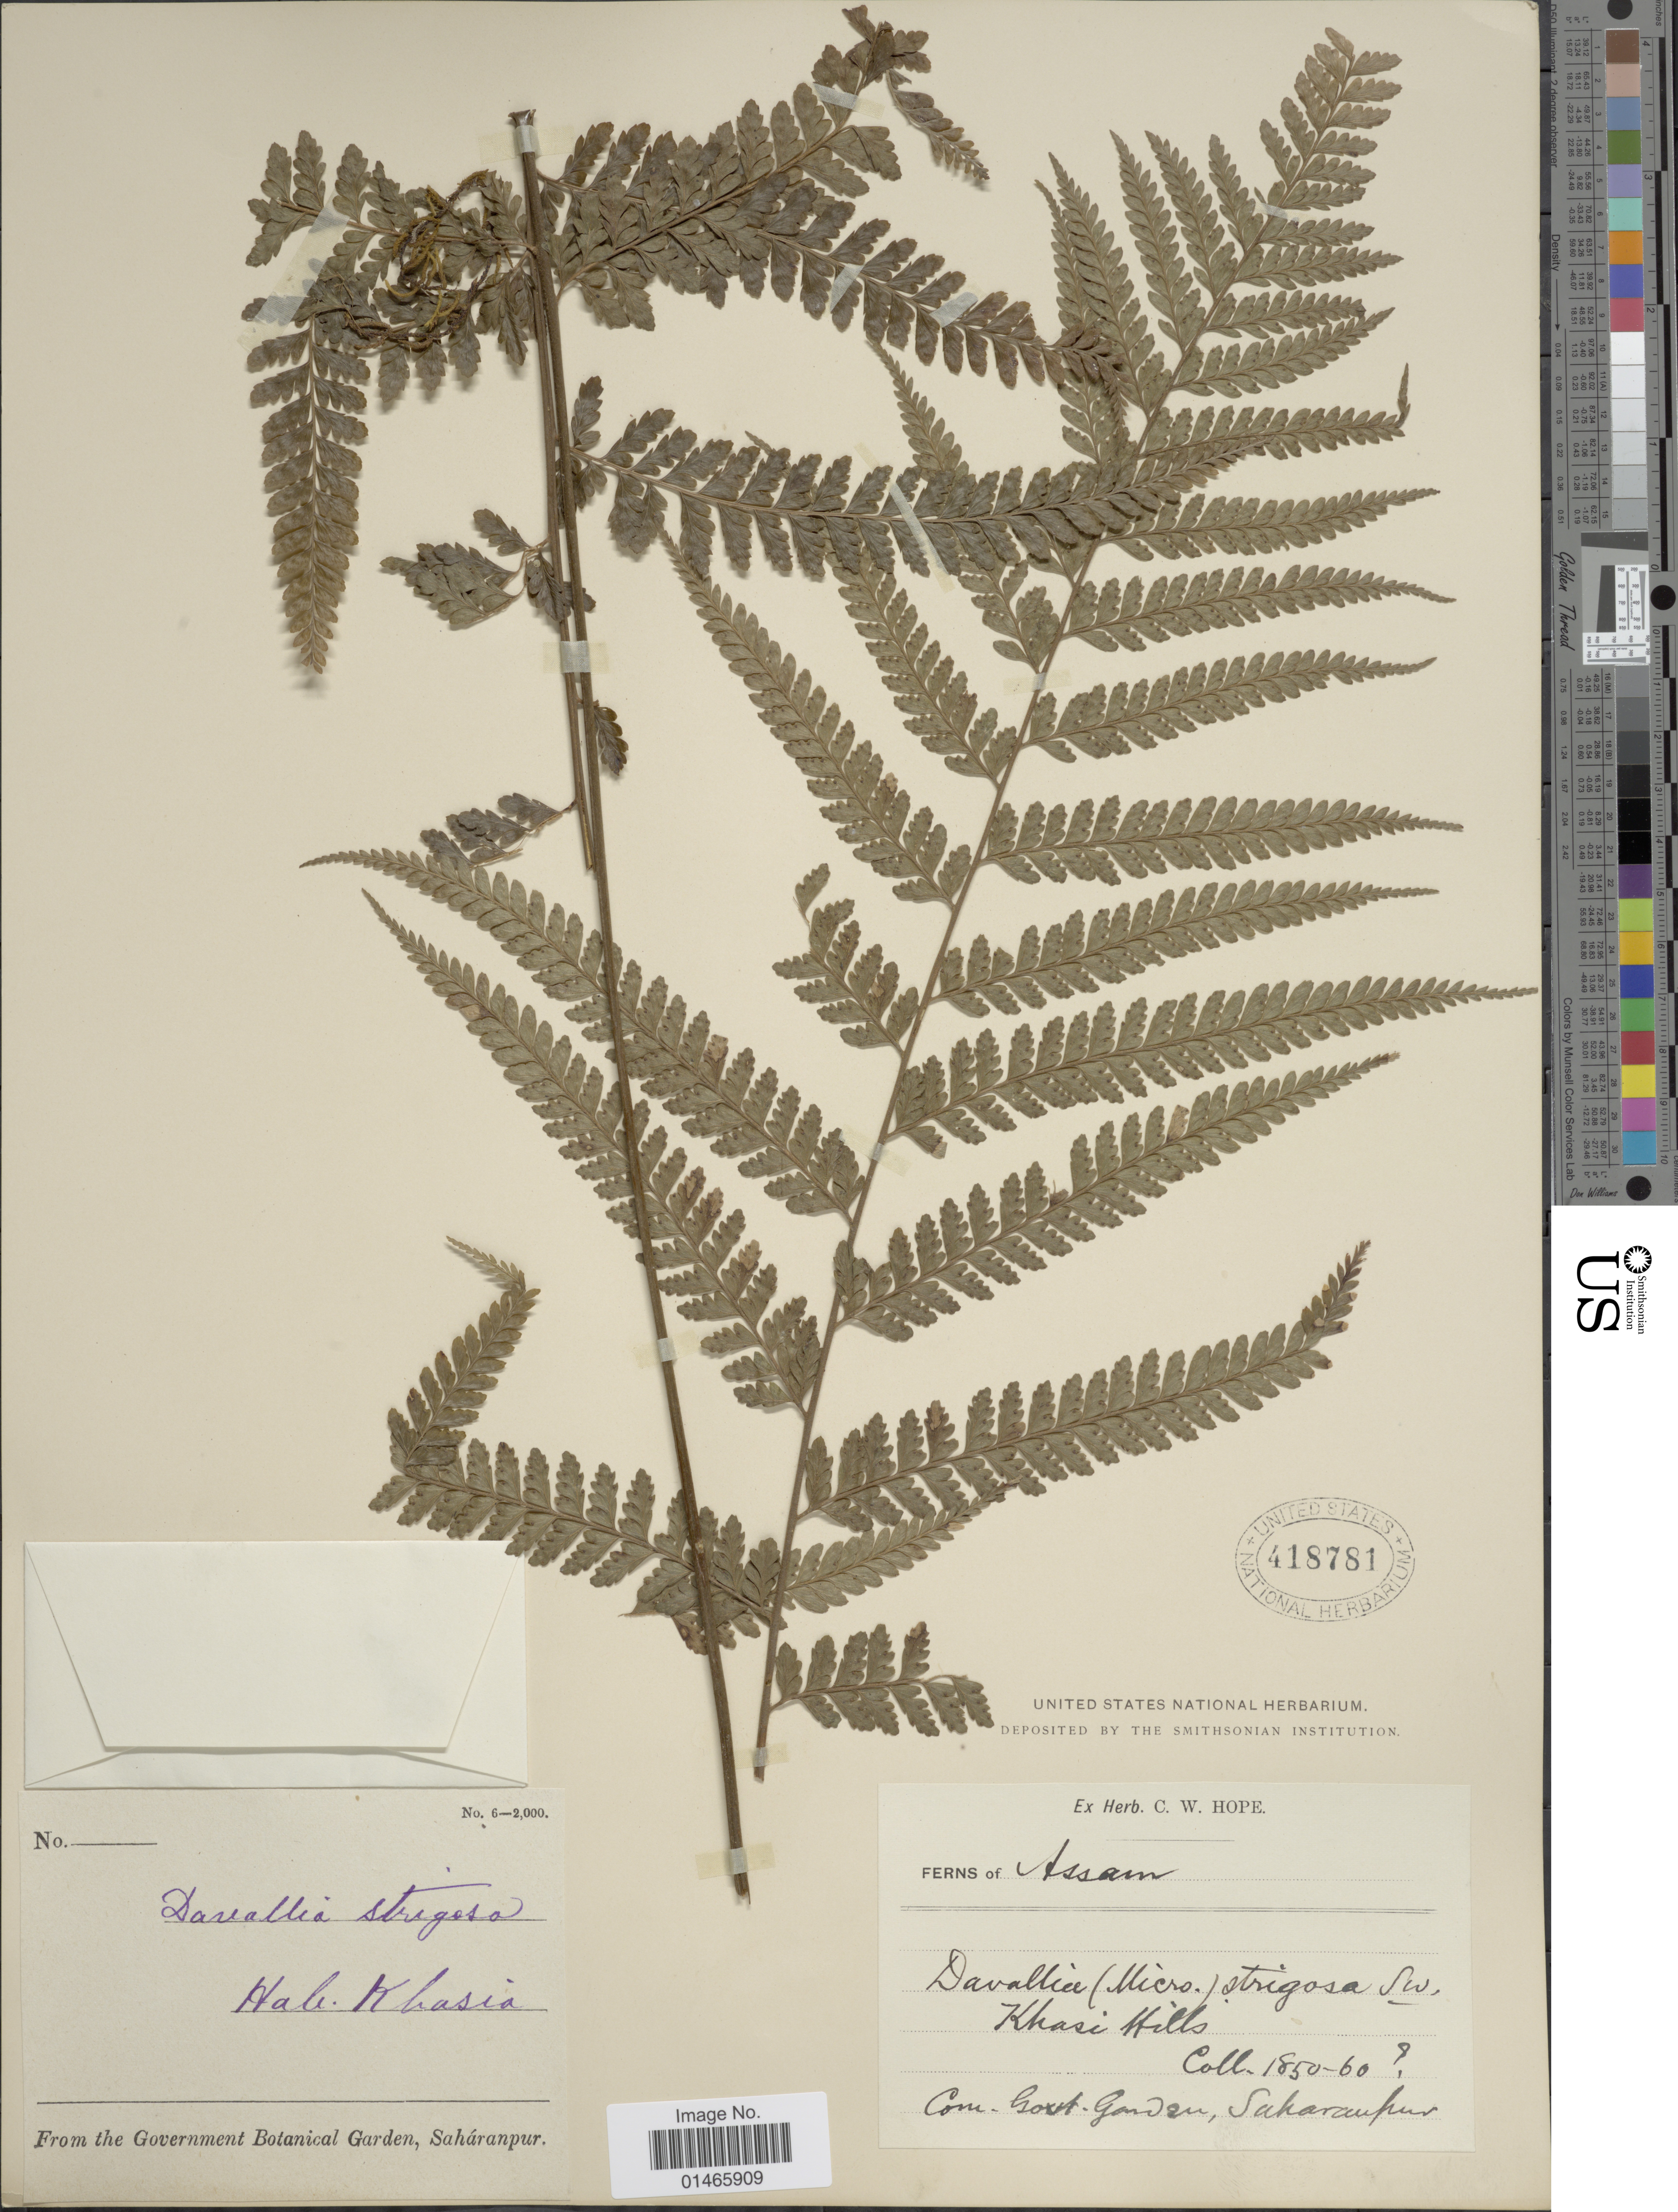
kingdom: Plantae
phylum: Tracheophyta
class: Polypodiopsida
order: Polypodiales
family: Dennstaedtiaceae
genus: Microlepia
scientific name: Microlepia strigosa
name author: (Thunb.) J. Presl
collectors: C. W. Hope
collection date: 1850/1860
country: India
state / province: Meghalaya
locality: Khasia, Khasi Hills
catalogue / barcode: US 418781